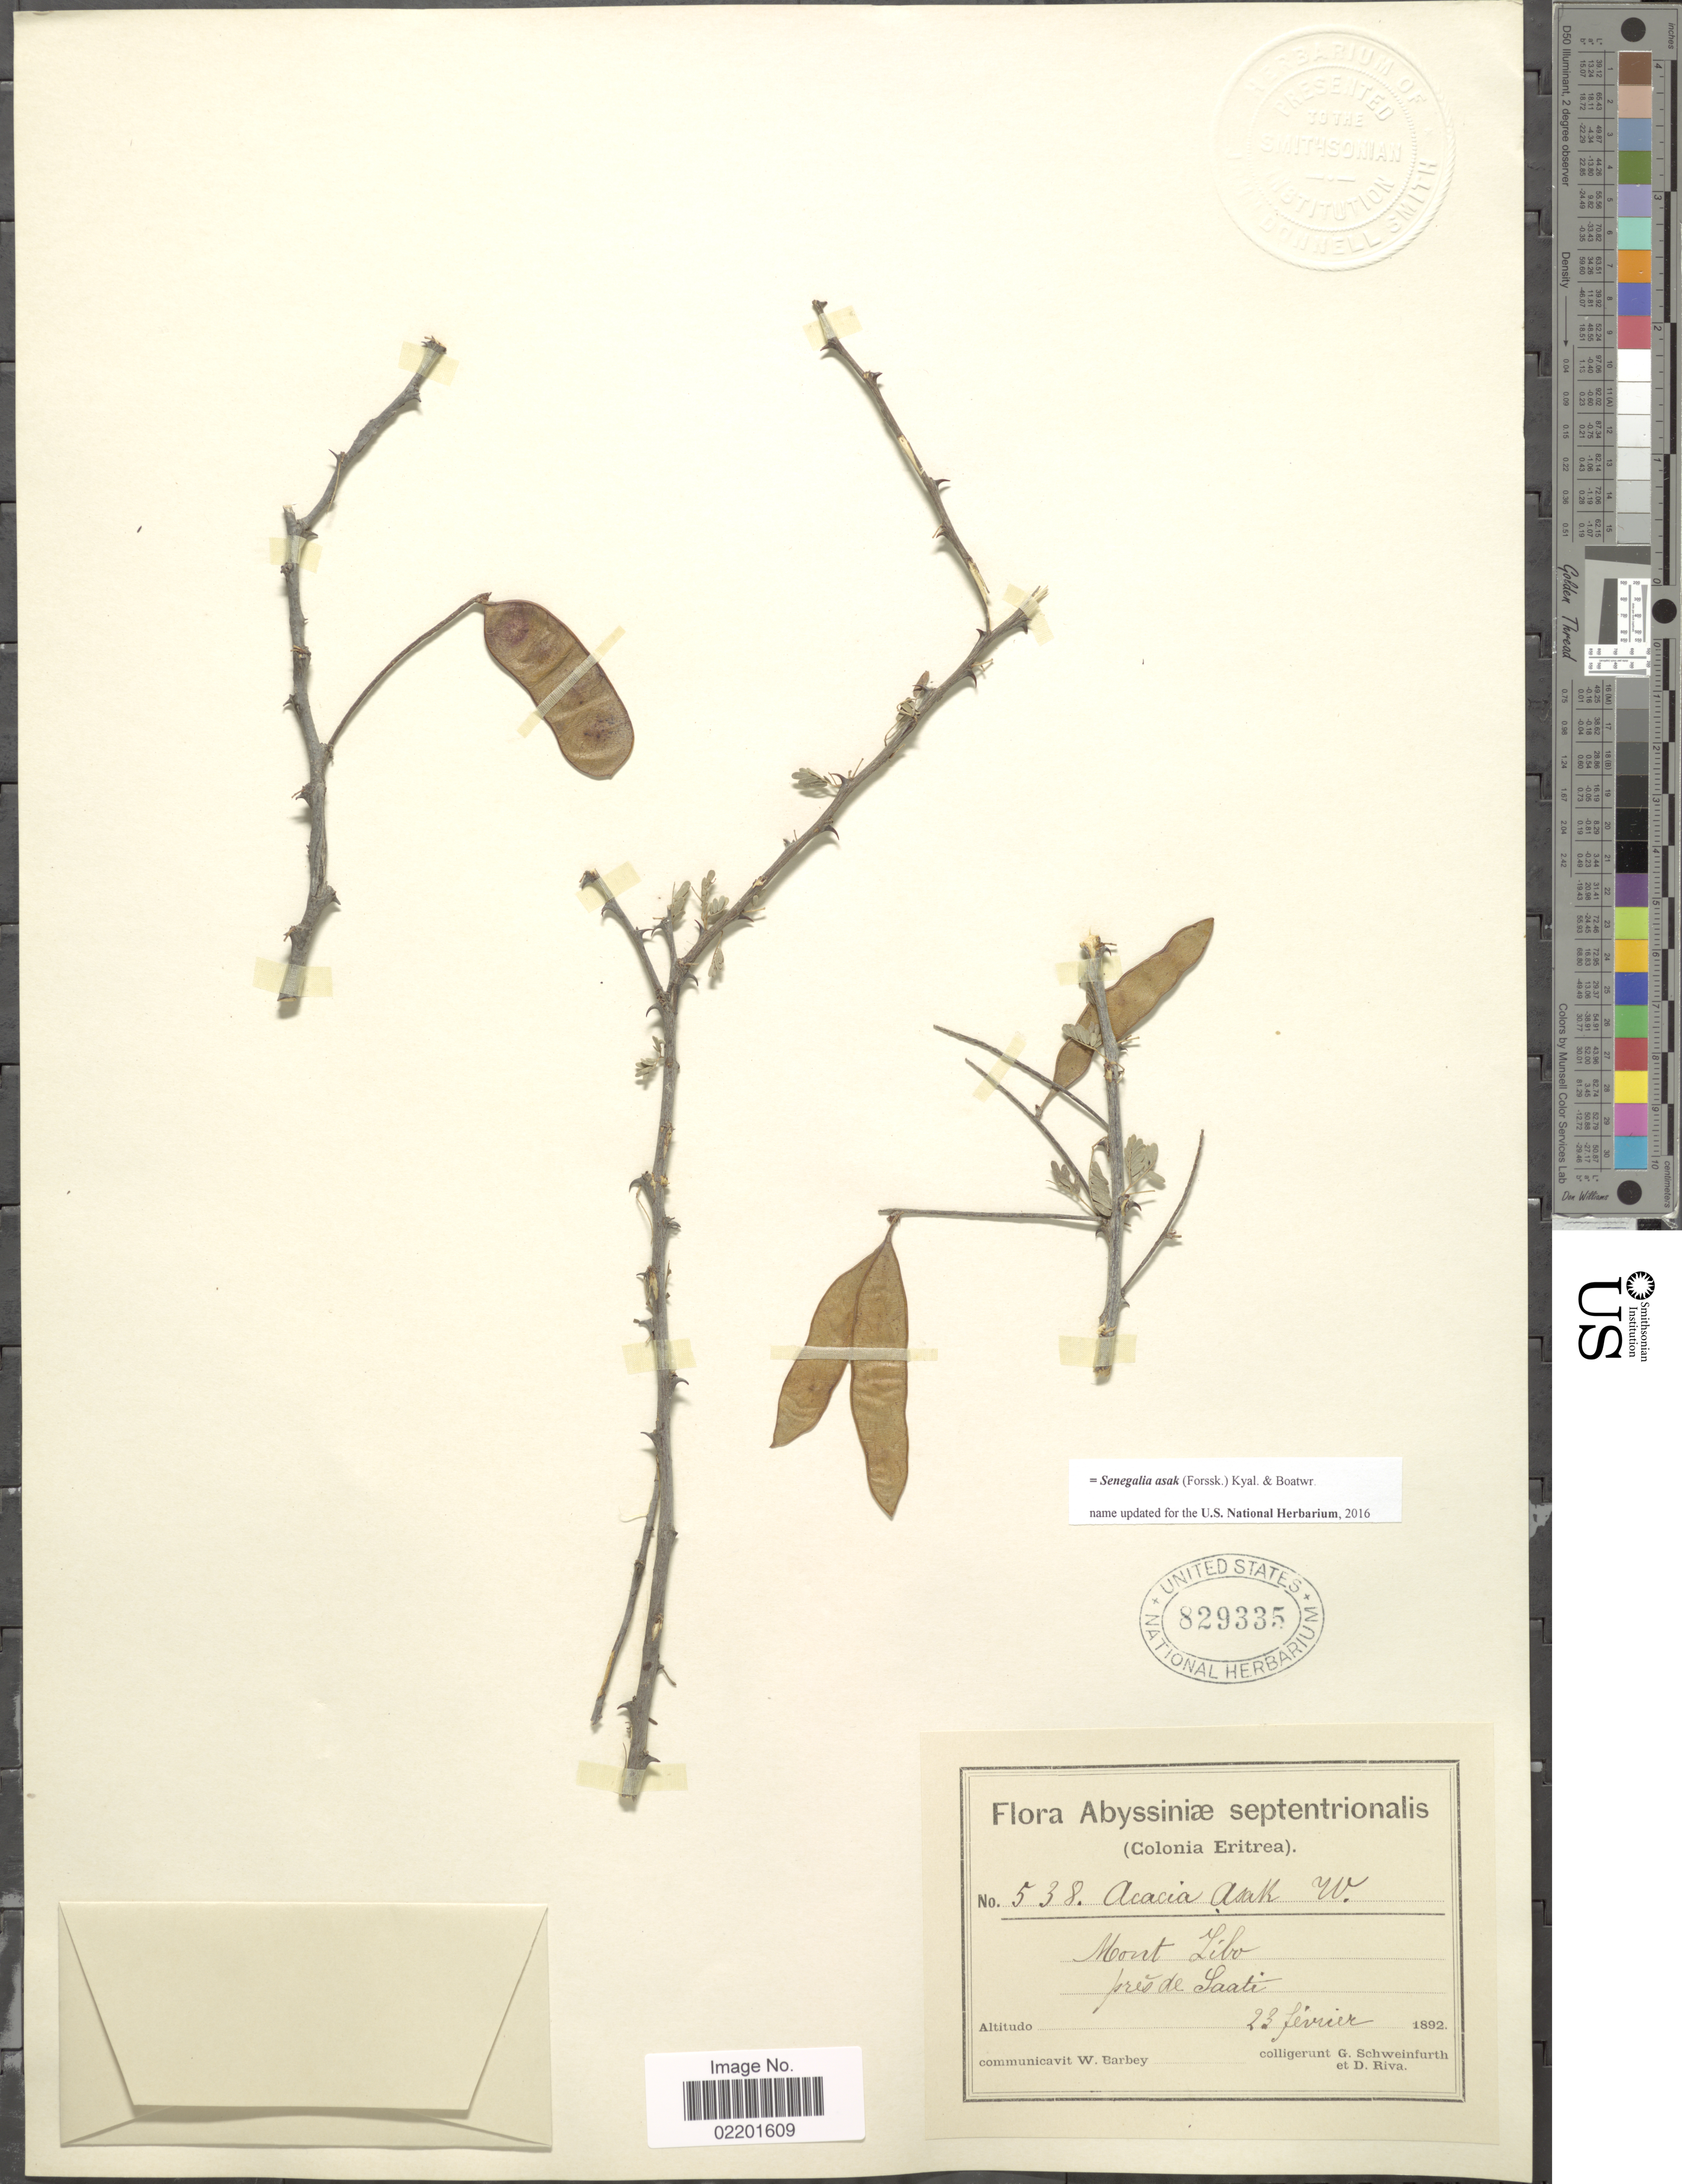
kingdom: Plantae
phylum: Tracheophyta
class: Magnoliopsida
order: Fabales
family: Fabaceae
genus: Senegalia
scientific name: Senegalia asak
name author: (Forssk.) Kyal. & Boatwr.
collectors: G. A. Schweinfurth (herbarium)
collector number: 538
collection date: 1892-02-23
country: Eritrea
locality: Abyssiniae, Mont Zibo, pres de Saati.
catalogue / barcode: US 829335